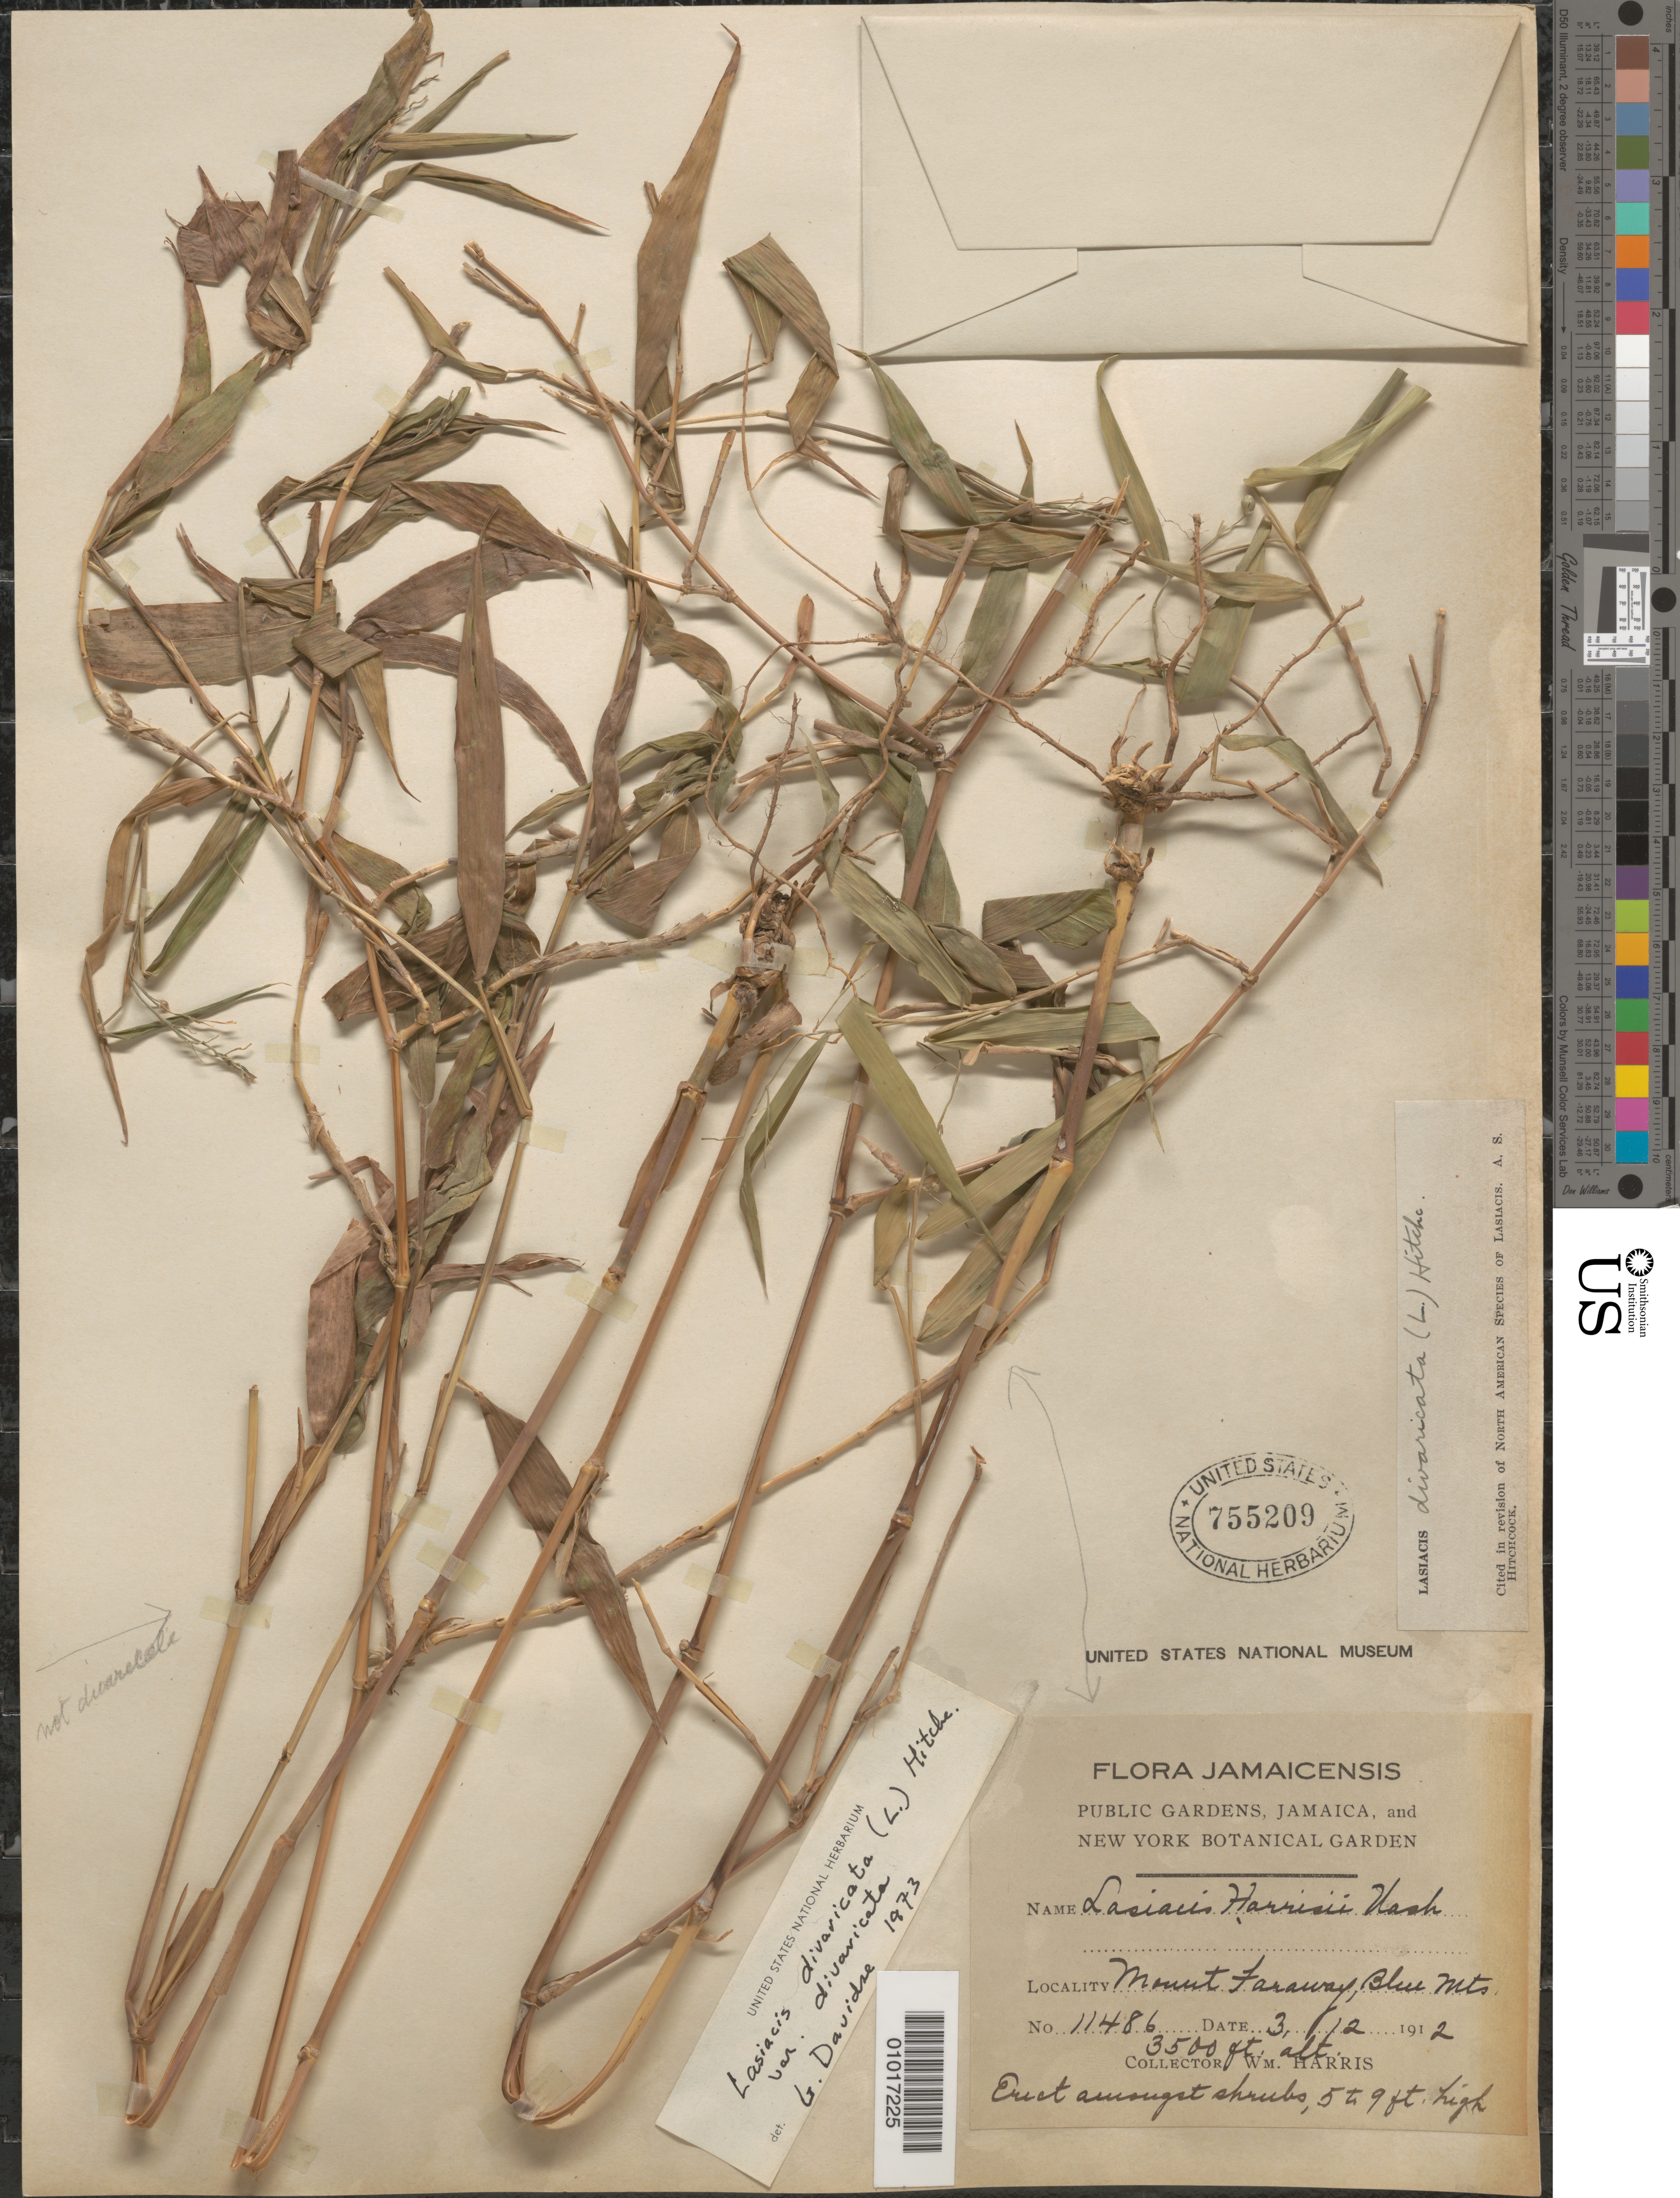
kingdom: Plantae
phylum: Tracheophyta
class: Liliopsida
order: Poales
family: Poaceae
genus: Lasiacis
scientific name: Lasiacis divaricata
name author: (L.) Hitchc.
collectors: W. Harris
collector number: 11486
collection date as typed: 03 Dec 1912 or 12 Mar 1912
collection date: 1912-03-12 or 1912-12-03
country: Jamaica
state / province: Portland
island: Jamaica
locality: Mount Faraway, Blue Mountains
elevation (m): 3500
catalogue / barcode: US 755209